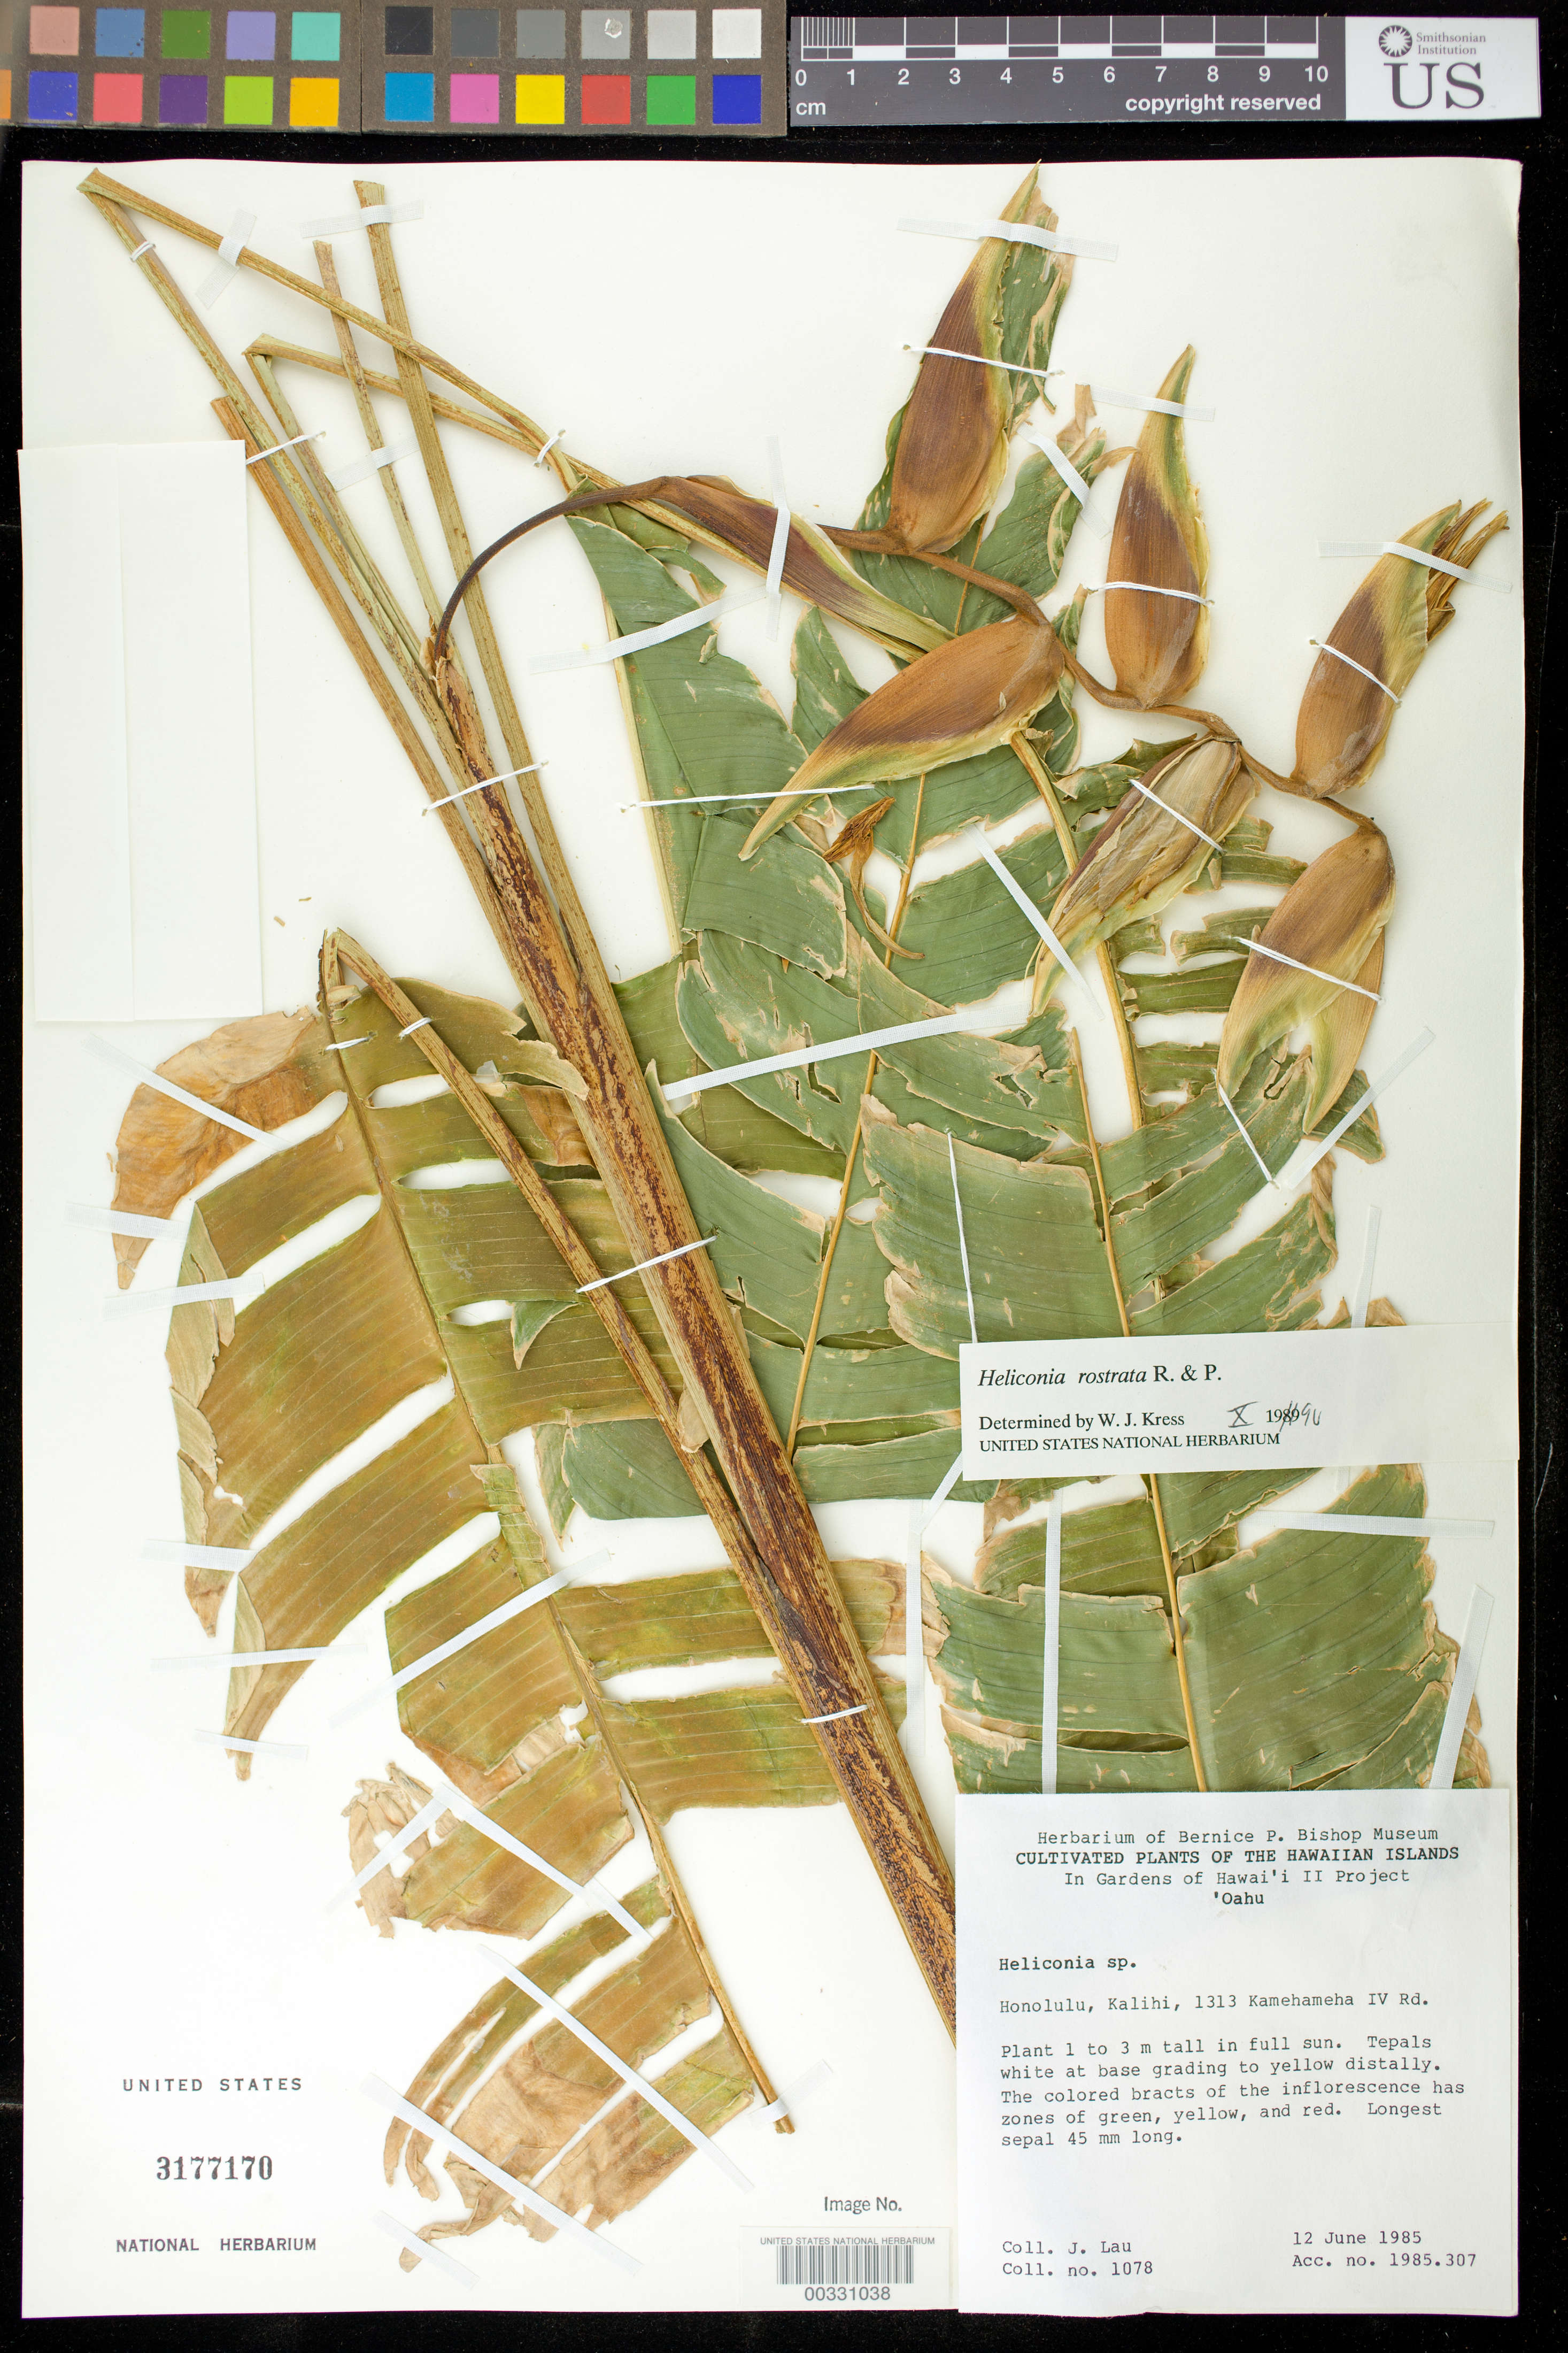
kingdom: Plantae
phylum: Tracheophyta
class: Liliopsida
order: Zingiberales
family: Heliconiaceae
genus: Heliconia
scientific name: Heliconia rostrata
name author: Ruiz & Pav.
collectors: J. Lau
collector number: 1078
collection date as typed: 12 Jun 1985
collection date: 1985-06-12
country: United States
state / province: Florida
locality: Southern Florida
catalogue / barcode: US 3177170